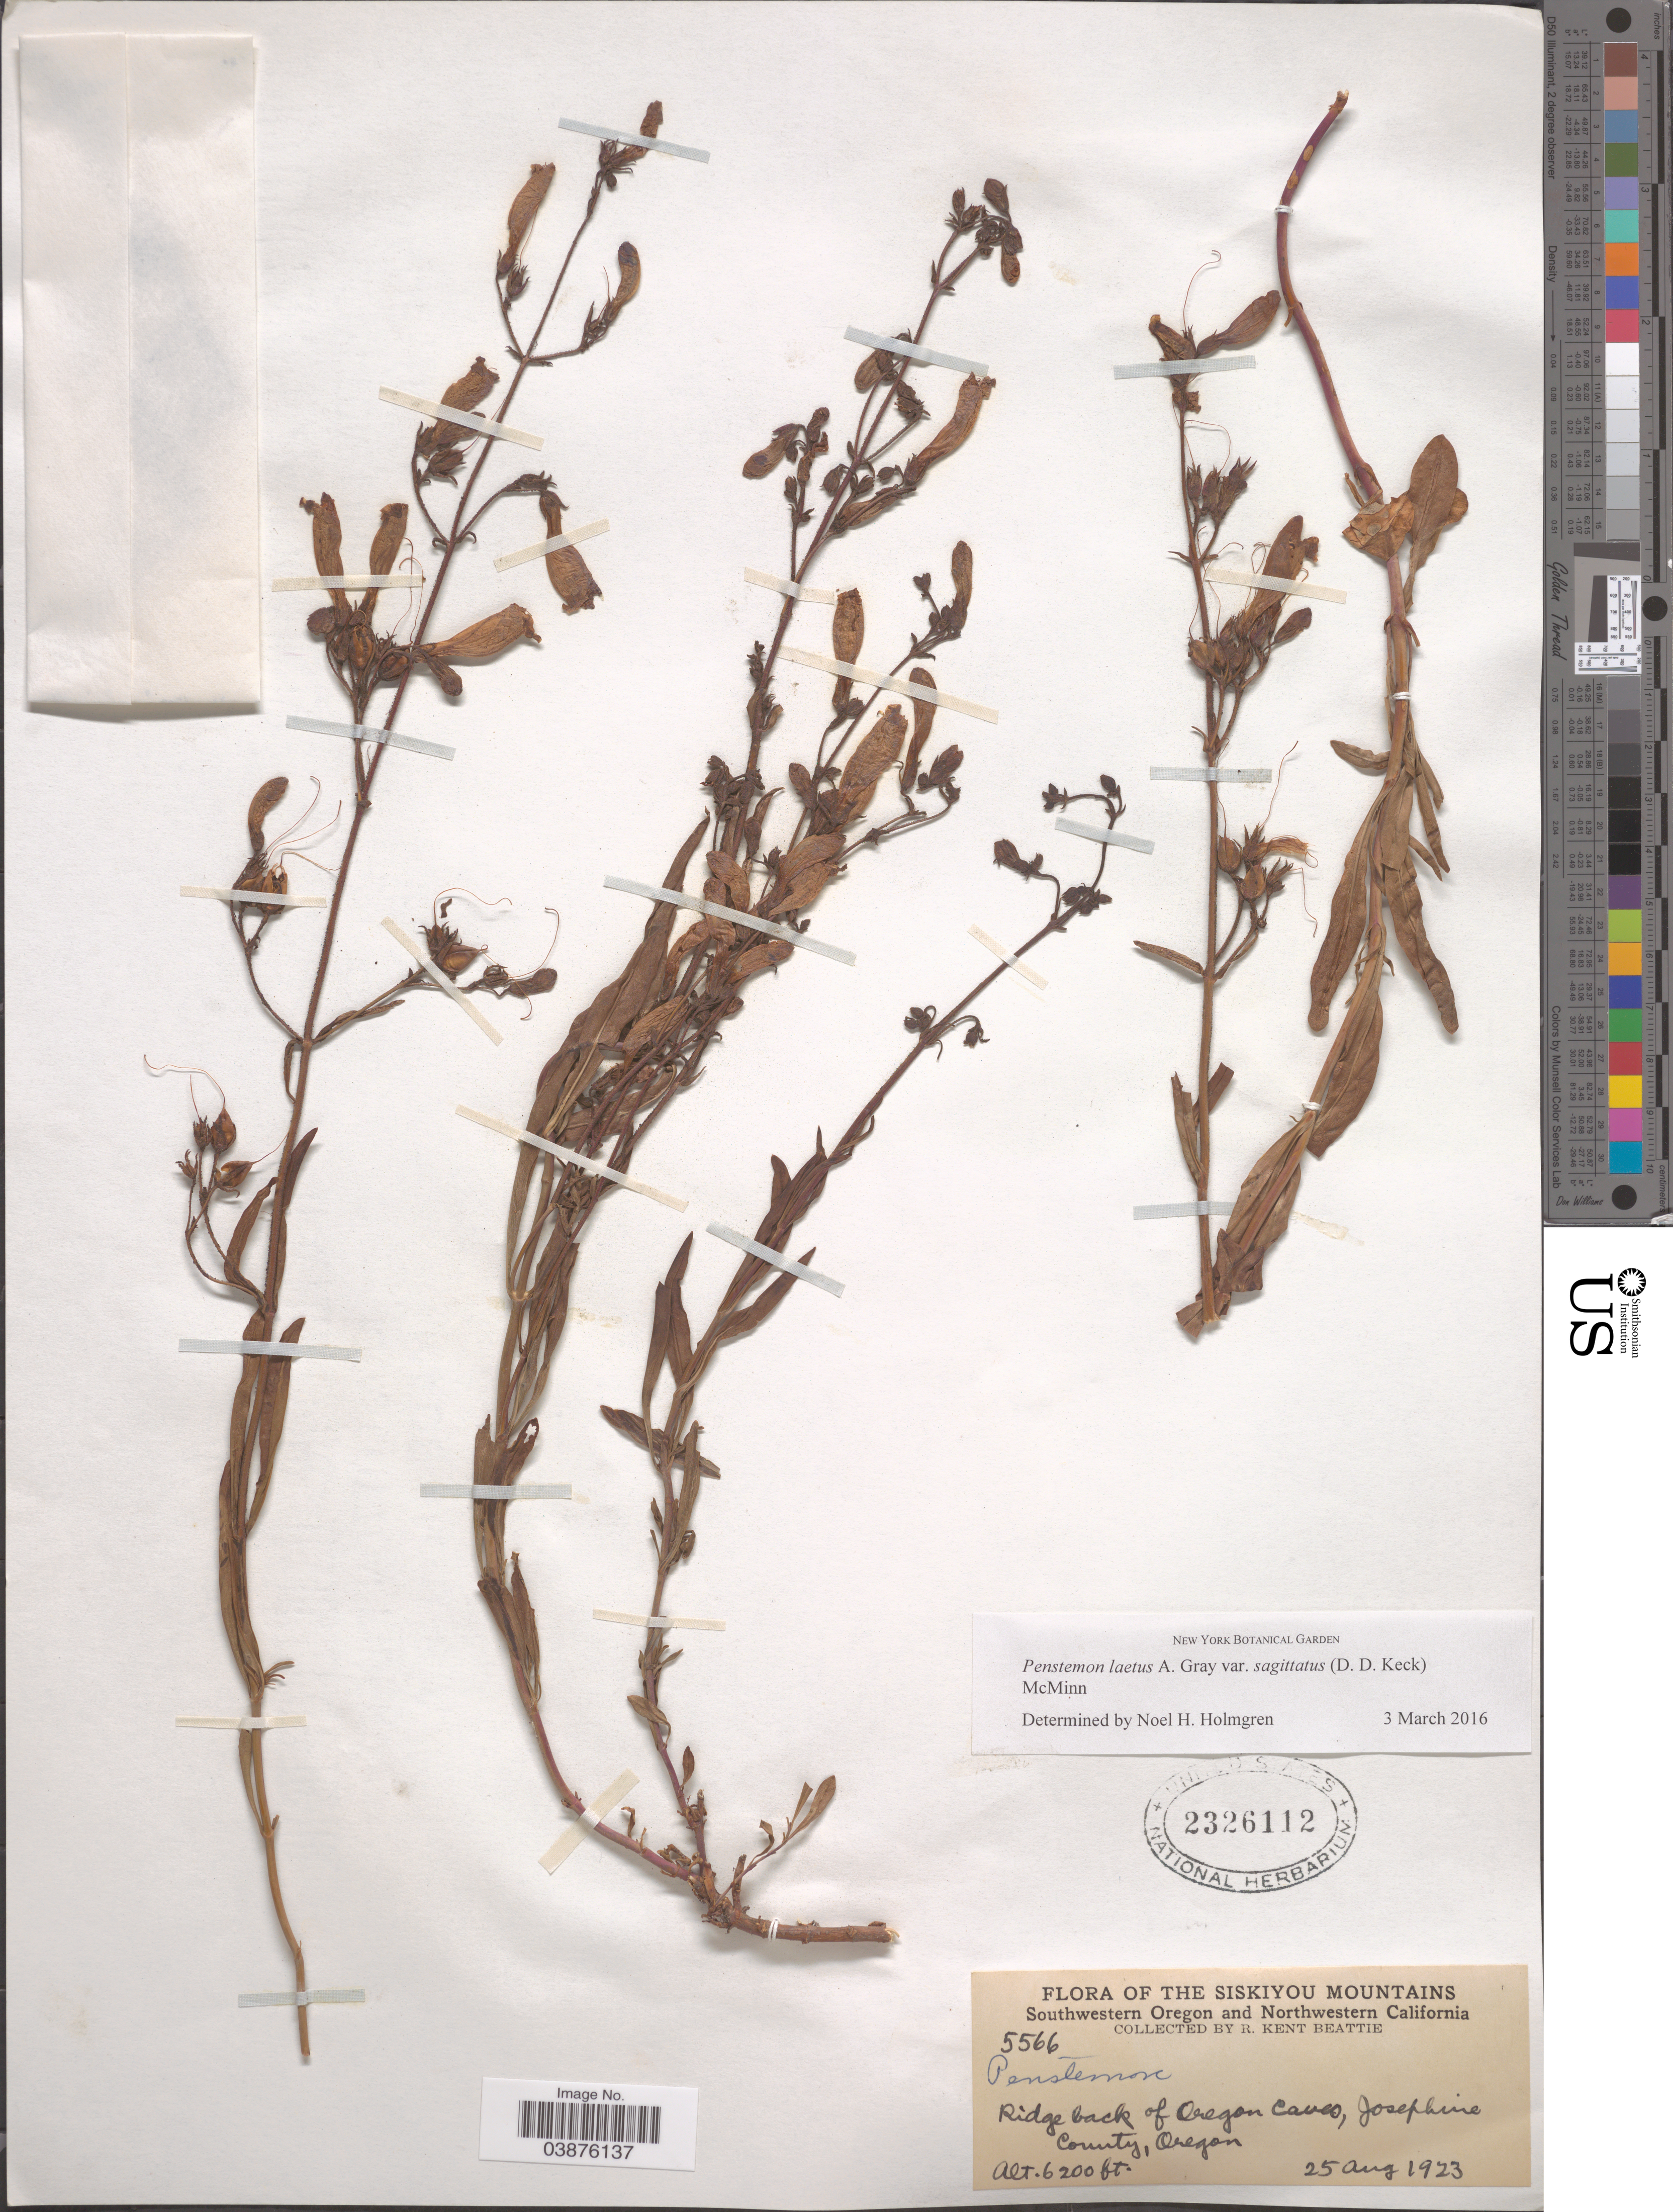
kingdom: Plantae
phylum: Tracheophyta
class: Magnoliopsida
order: Lamiales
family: Plantaginaceae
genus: Penstemon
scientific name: Penstemon laetus var. sagittatus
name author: (D.D. Keck) McMinn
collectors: R. K. Beattie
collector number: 5566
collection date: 1923-08-25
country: United States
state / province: Oregon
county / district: Josephine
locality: Siskiyou Mountains. Southwestern Oregon. Ridge back of Oregon Caves, Josephine County.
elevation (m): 1890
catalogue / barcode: US 2326112